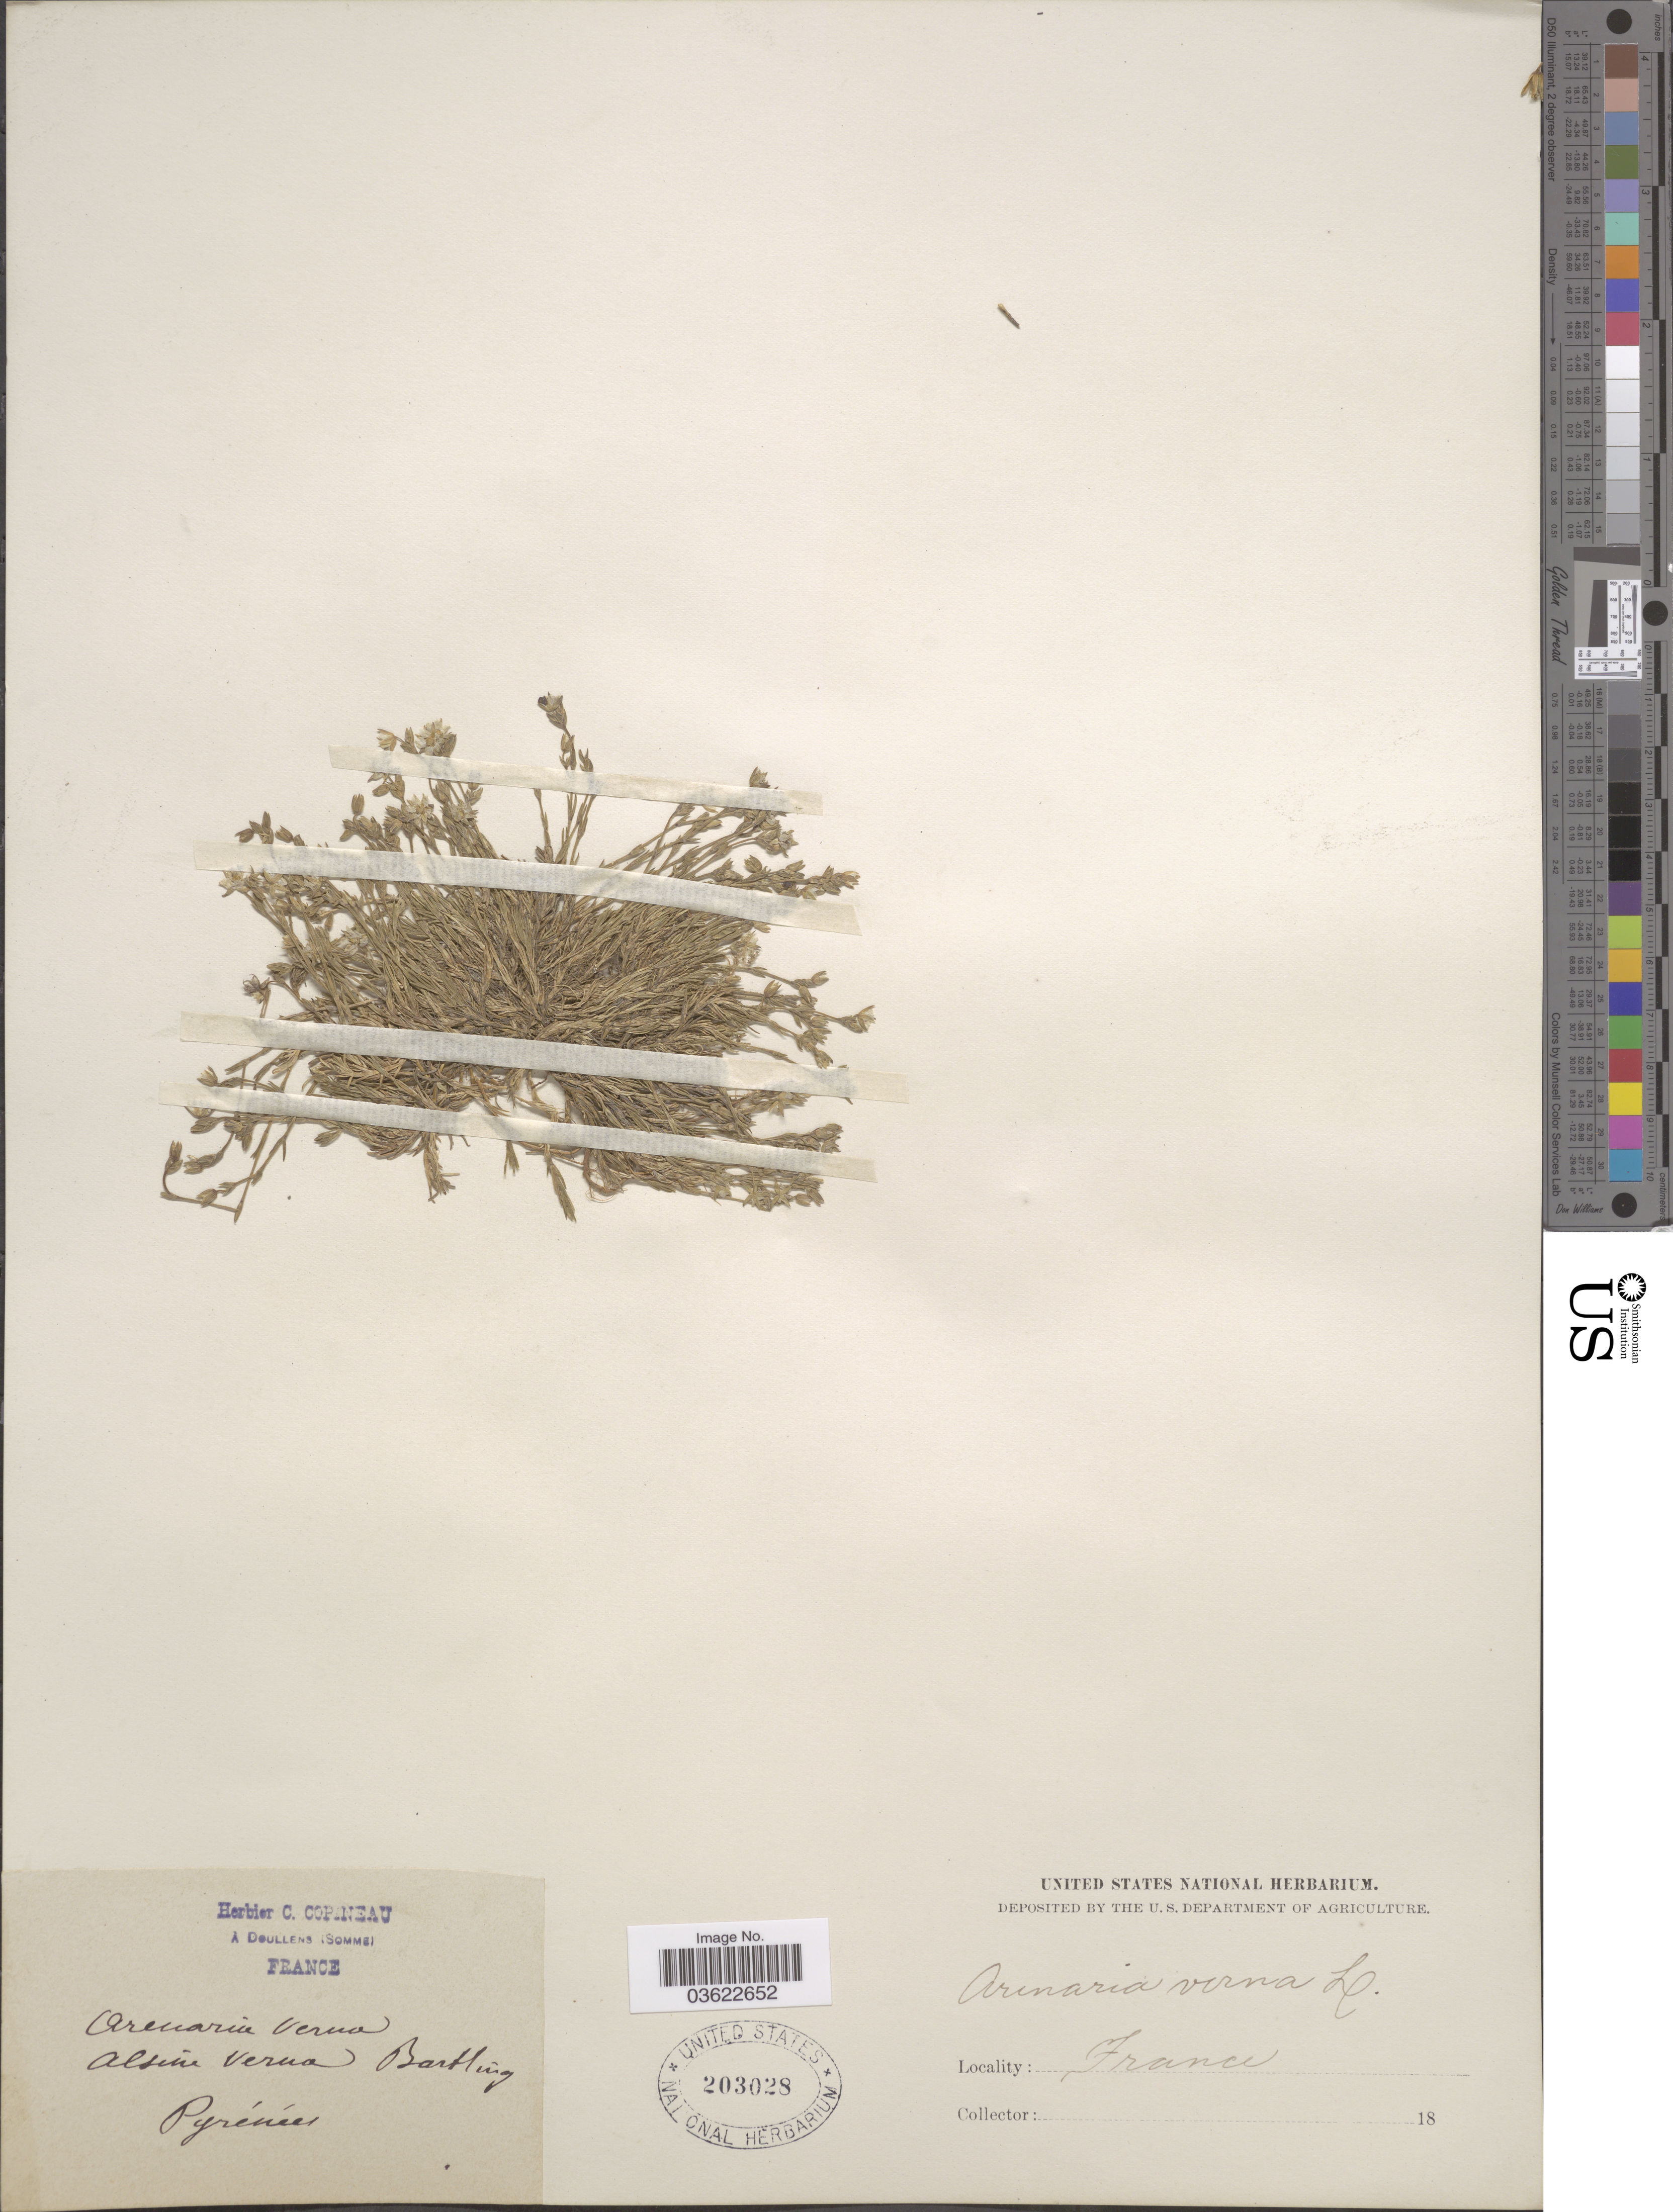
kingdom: Plantae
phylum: Tracheophyta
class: Magnoliopsida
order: Caryophyllales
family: Caryophyllaceae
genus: Arenaria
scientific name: Arenaria verna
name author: L.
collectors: ex herb. C. Copineau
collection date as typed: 18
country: France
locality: Pyrénées.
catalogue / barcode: US 203028